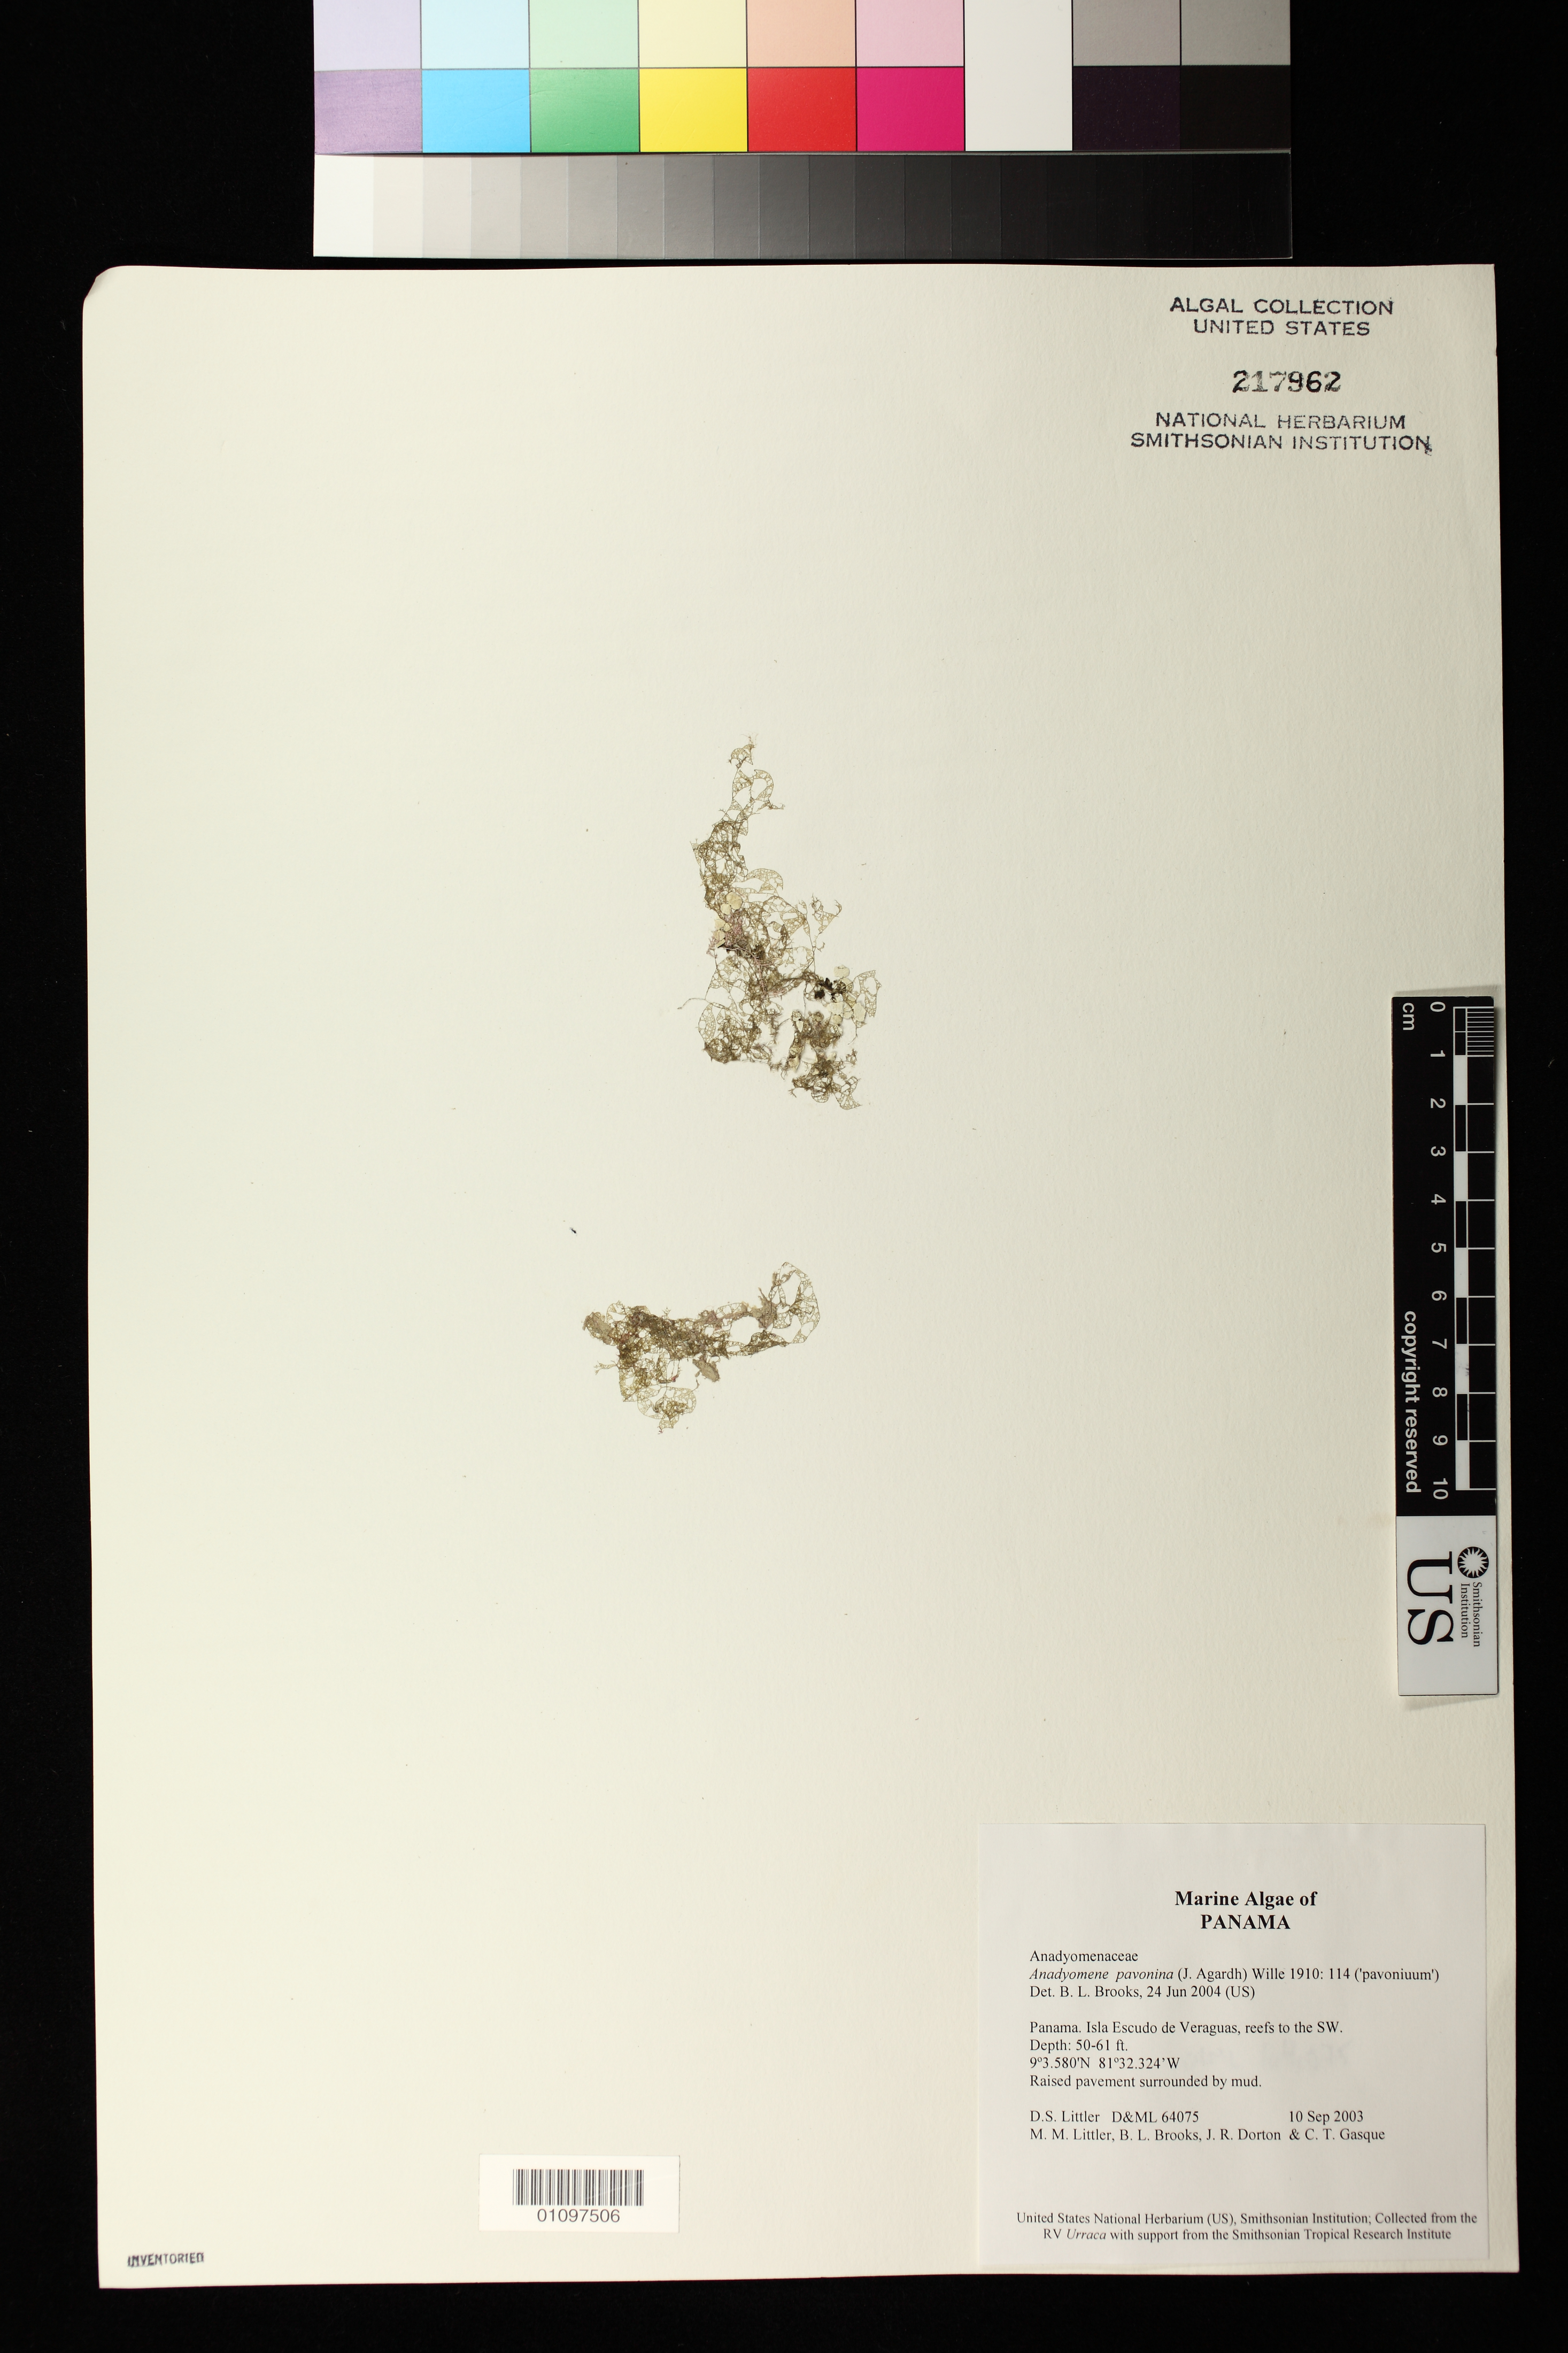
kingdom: Plantae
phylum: Chlorophyta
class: Ulvophyceae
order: Cladophorales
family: Anadyomenaceae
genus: Anadyomene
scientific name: Anadyomene pavonina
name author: (J. Agardh) J. Wille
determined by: Brooks, B. L., (BOT), Smithsonian Institution - National Museum of Natural History (UNITED STATES)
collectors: D. S. Littler, M. M. Littler, B. Brooks, J. Dorton & C. Gasque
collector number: D&ML 64075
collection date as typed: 10 Sep 2003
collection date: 2003-09-10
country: Panama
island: Escudo de Veraguas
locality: Reefs to southwest of island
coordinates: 9 3.580'N, 81 32.324'W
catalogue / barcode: US 217962